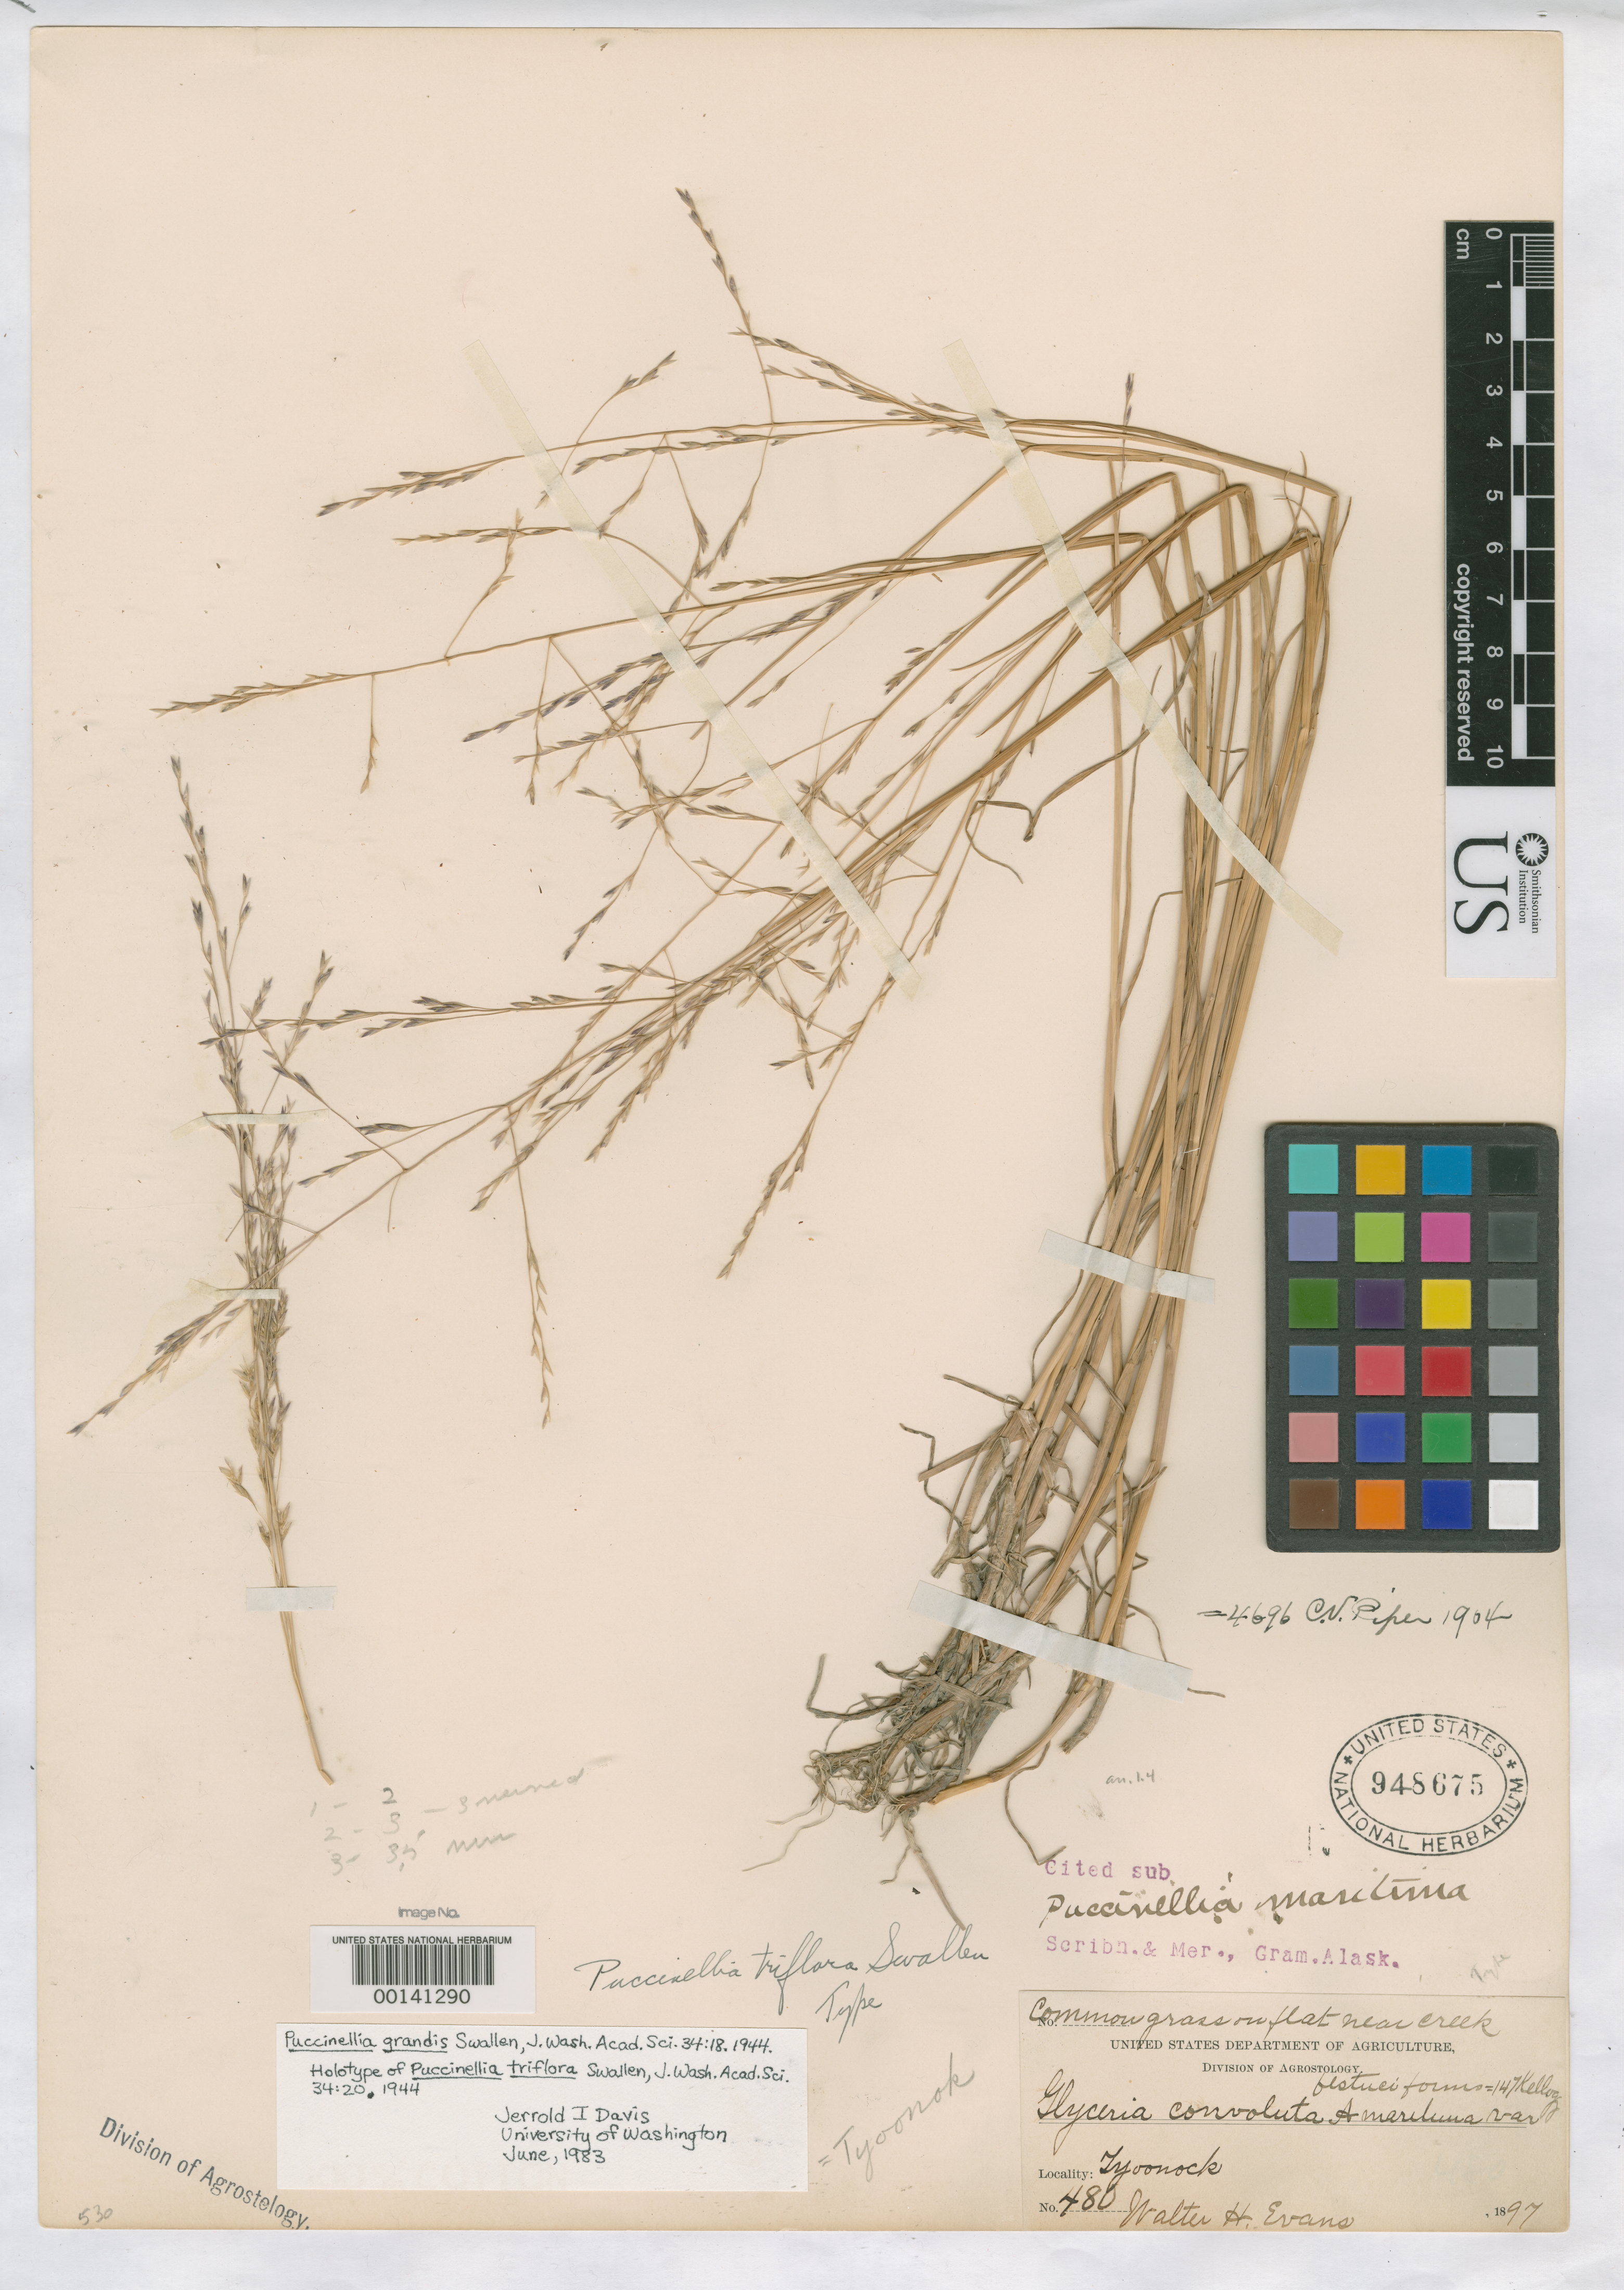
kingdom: Plantae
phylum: Tracheophyta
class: Liliopsida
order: Poales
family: Poaceae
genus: Puccinellia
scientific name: Puccinellia triflora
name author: Swallen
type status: Holotype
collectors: W. H. Evans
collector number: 480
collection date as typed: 1897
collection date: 1897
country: United States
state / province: Alaska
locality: Cook Inlet, Tyoonock.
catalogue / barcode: US 948675